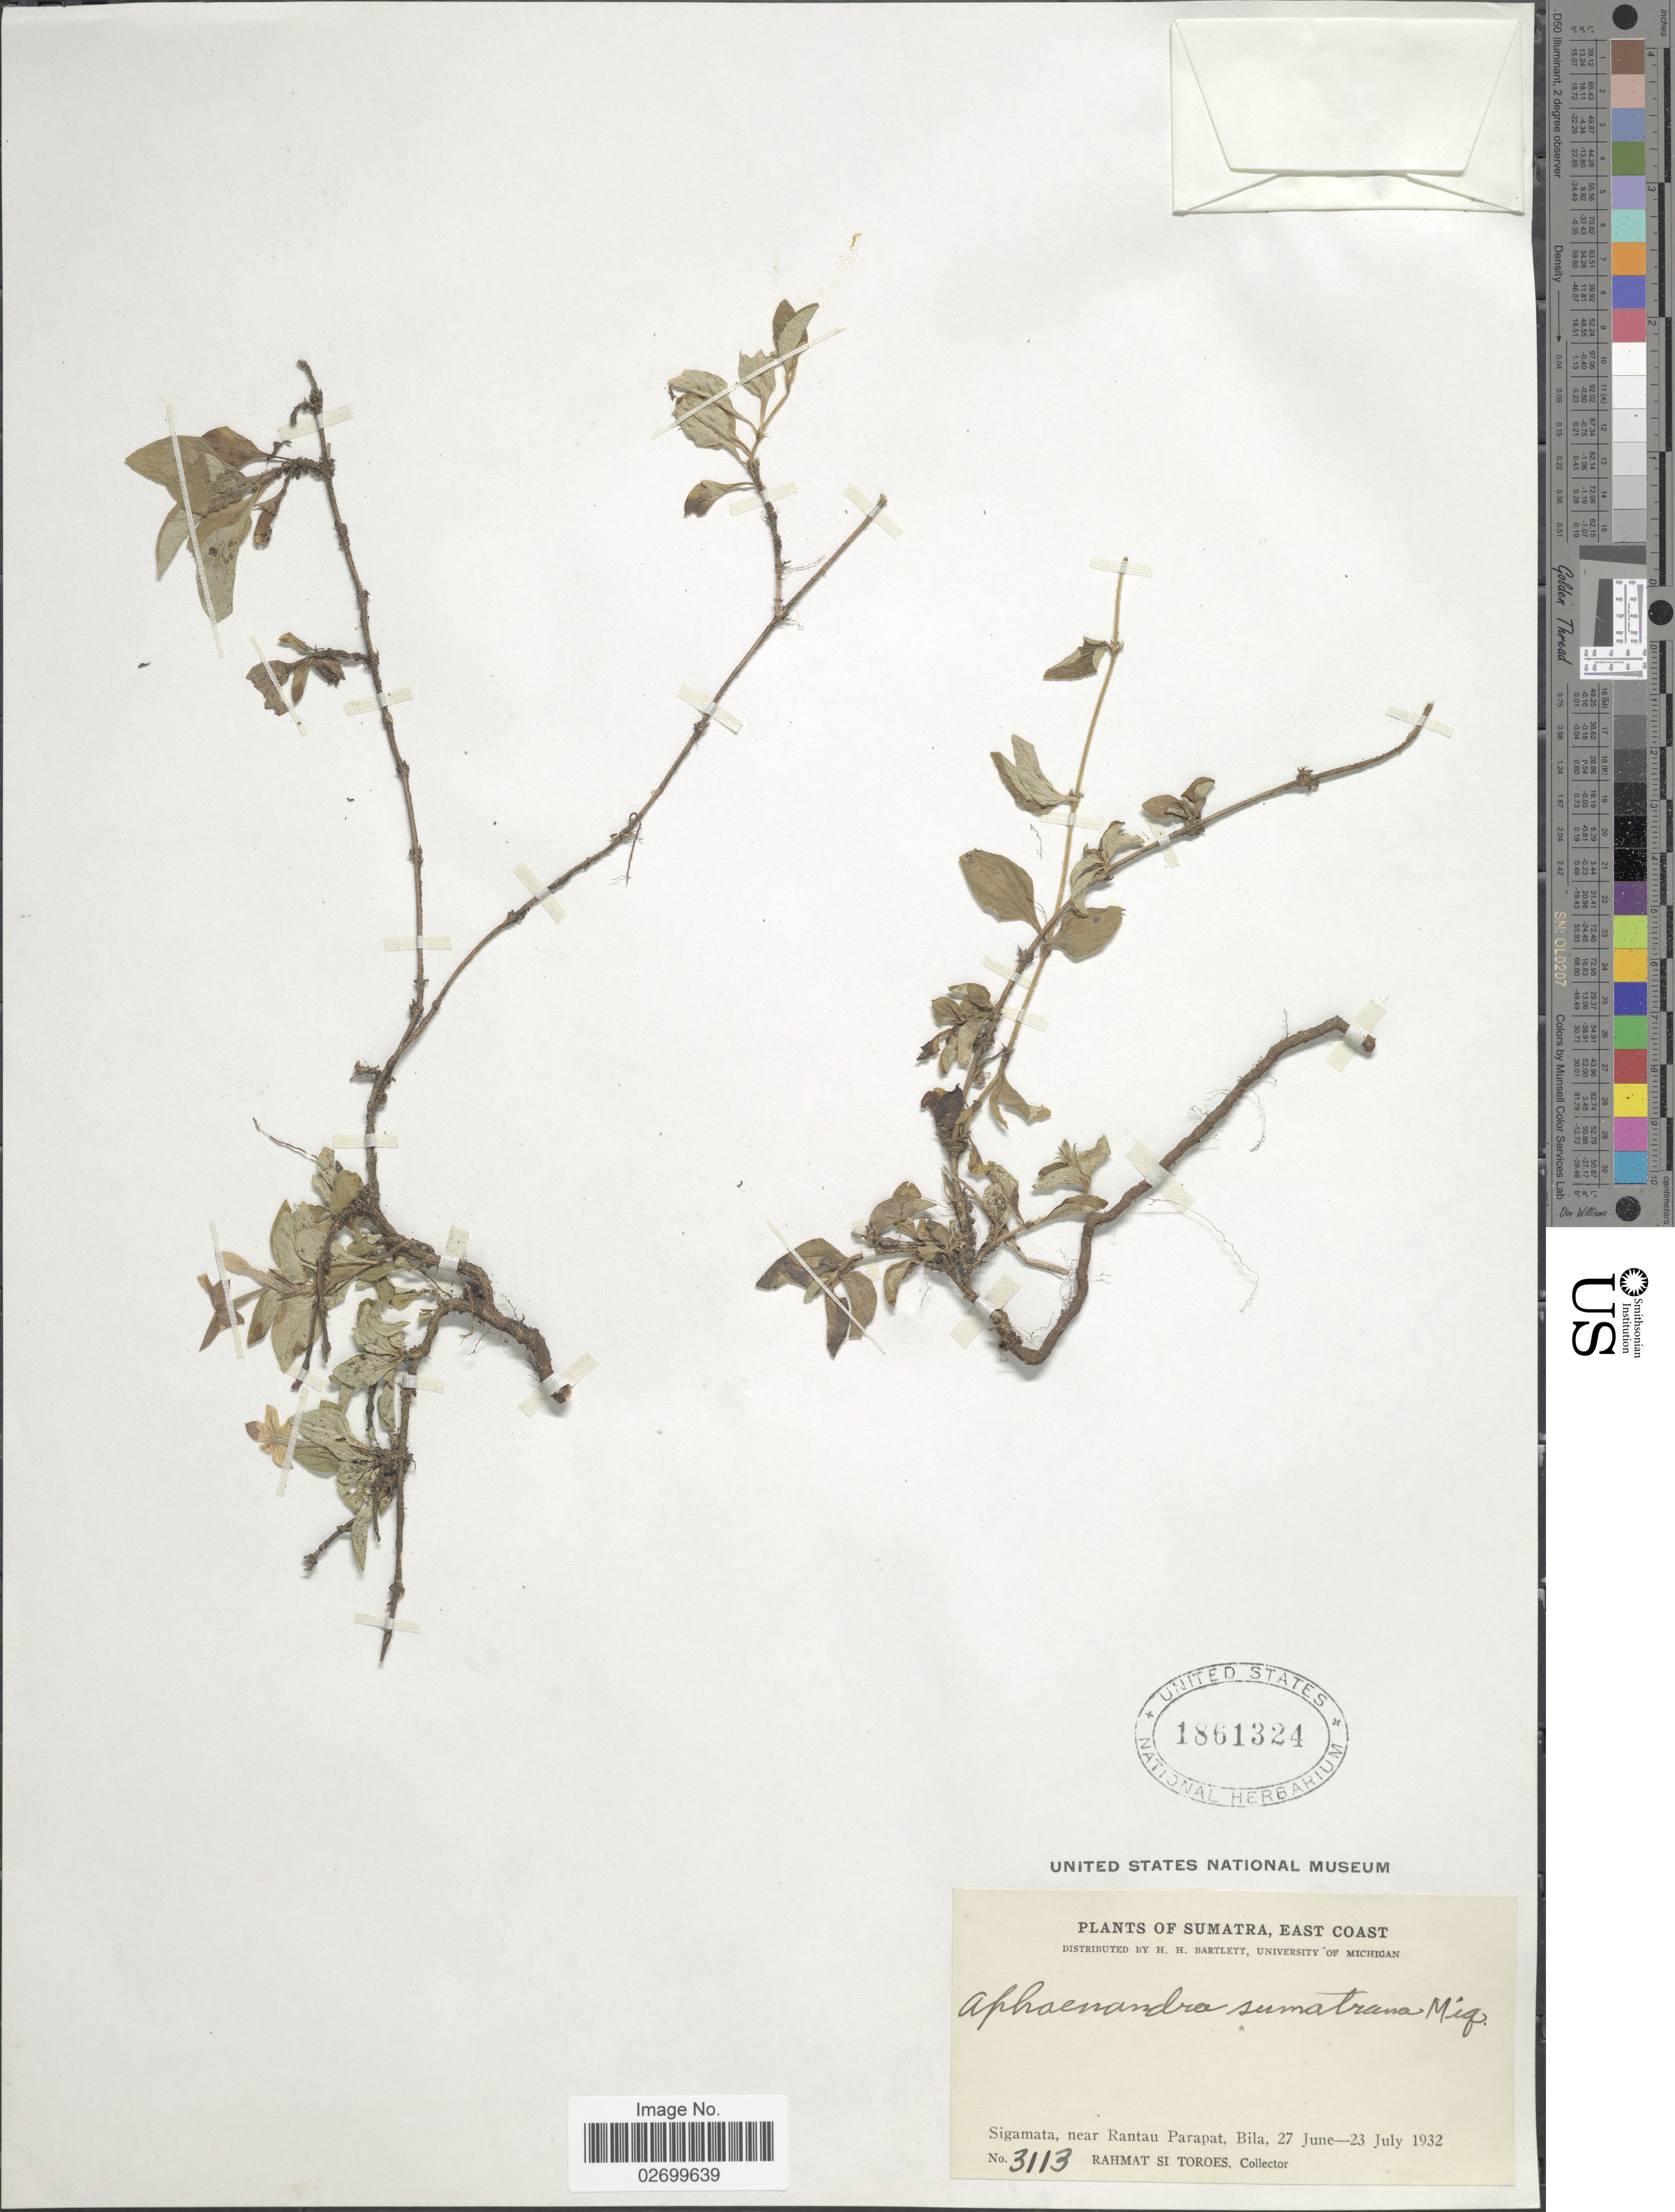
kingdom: Plantae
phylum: Tracheophyta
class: Magnoliopsida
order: Gentianales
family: Rubiaceae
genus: Aphaenandra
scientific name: Aphaenandra sumatrana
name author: Miq.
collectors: Rahmat Si Boeea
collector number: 3113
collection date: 1932-06-27/1932-07-23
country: Indonesia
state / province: Sumatra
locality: East Coast, Sigamata, near Rantau Parapat, Bila.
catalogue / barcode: US 1861324